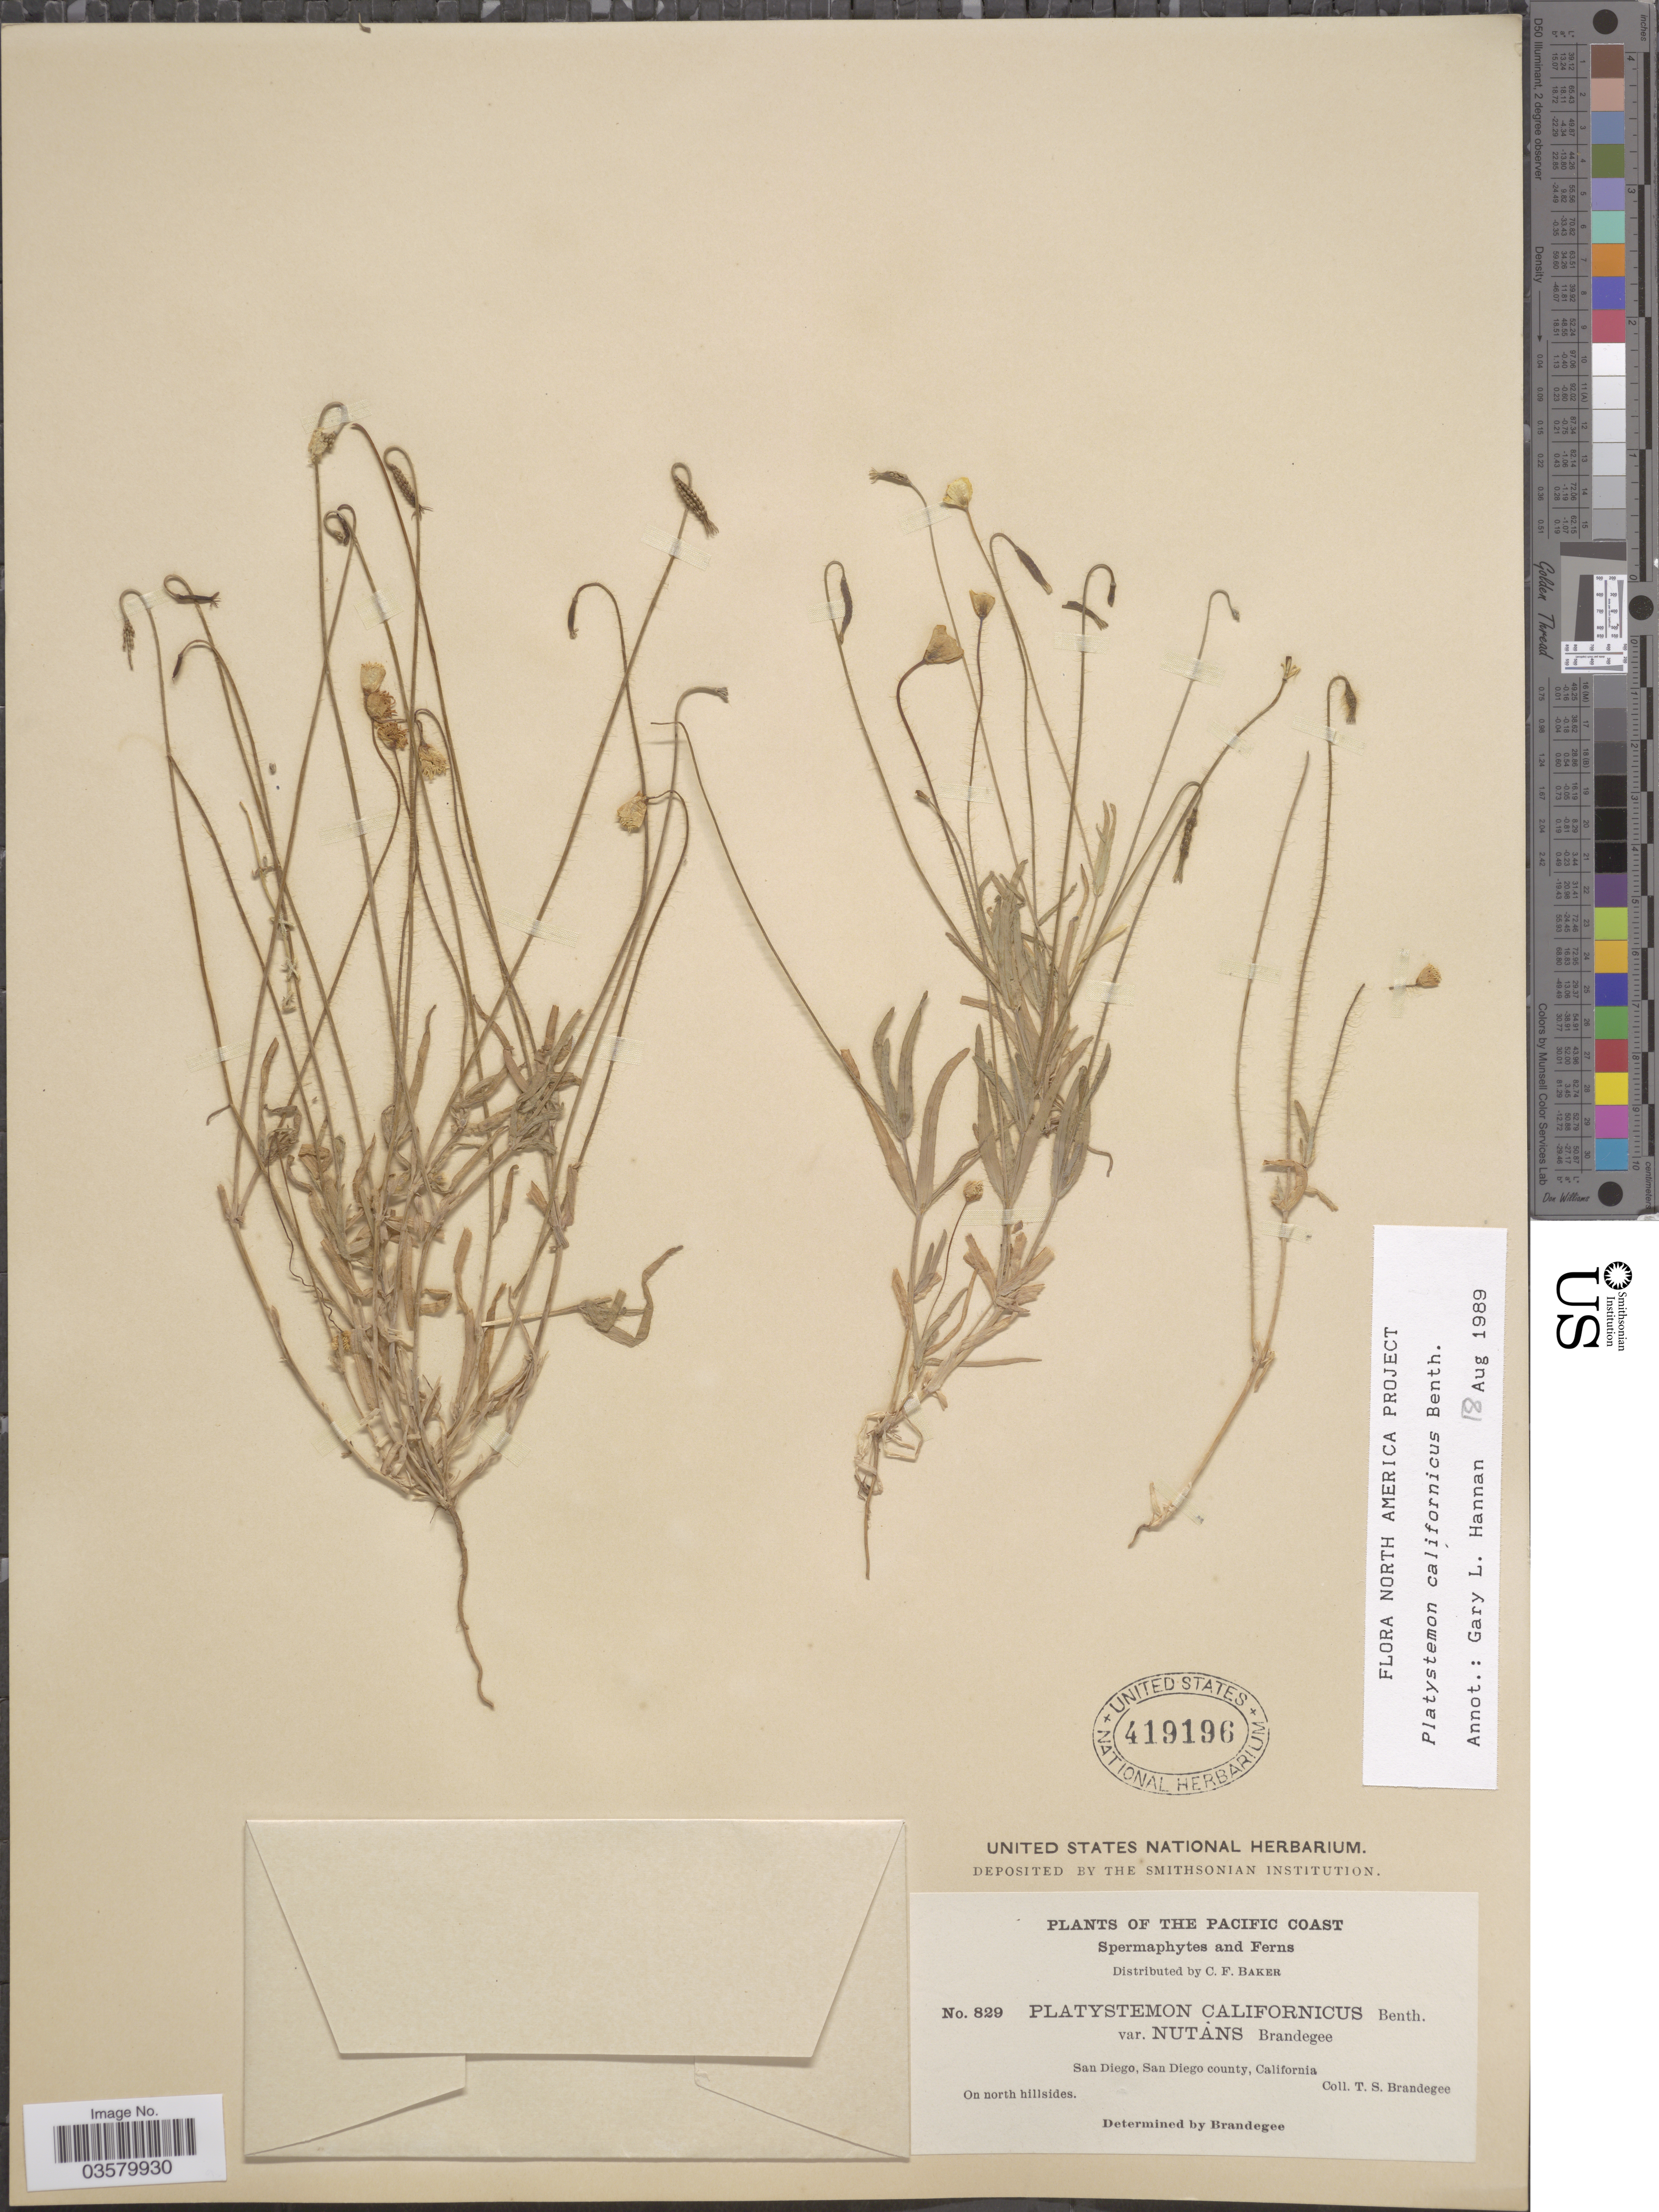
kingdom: Plantae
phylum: Tracheophyta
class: Magnoliopsida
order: Ranunculales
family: Papaveraceae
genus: Platystemon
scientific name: Platystemon californicus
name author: Benth.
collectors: T. S. Brandegee (herbarium)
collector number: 829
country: United States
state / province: California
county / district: San Diego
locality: The Pacific Coast. San Diego, San Diego county.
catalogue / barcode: US 419196